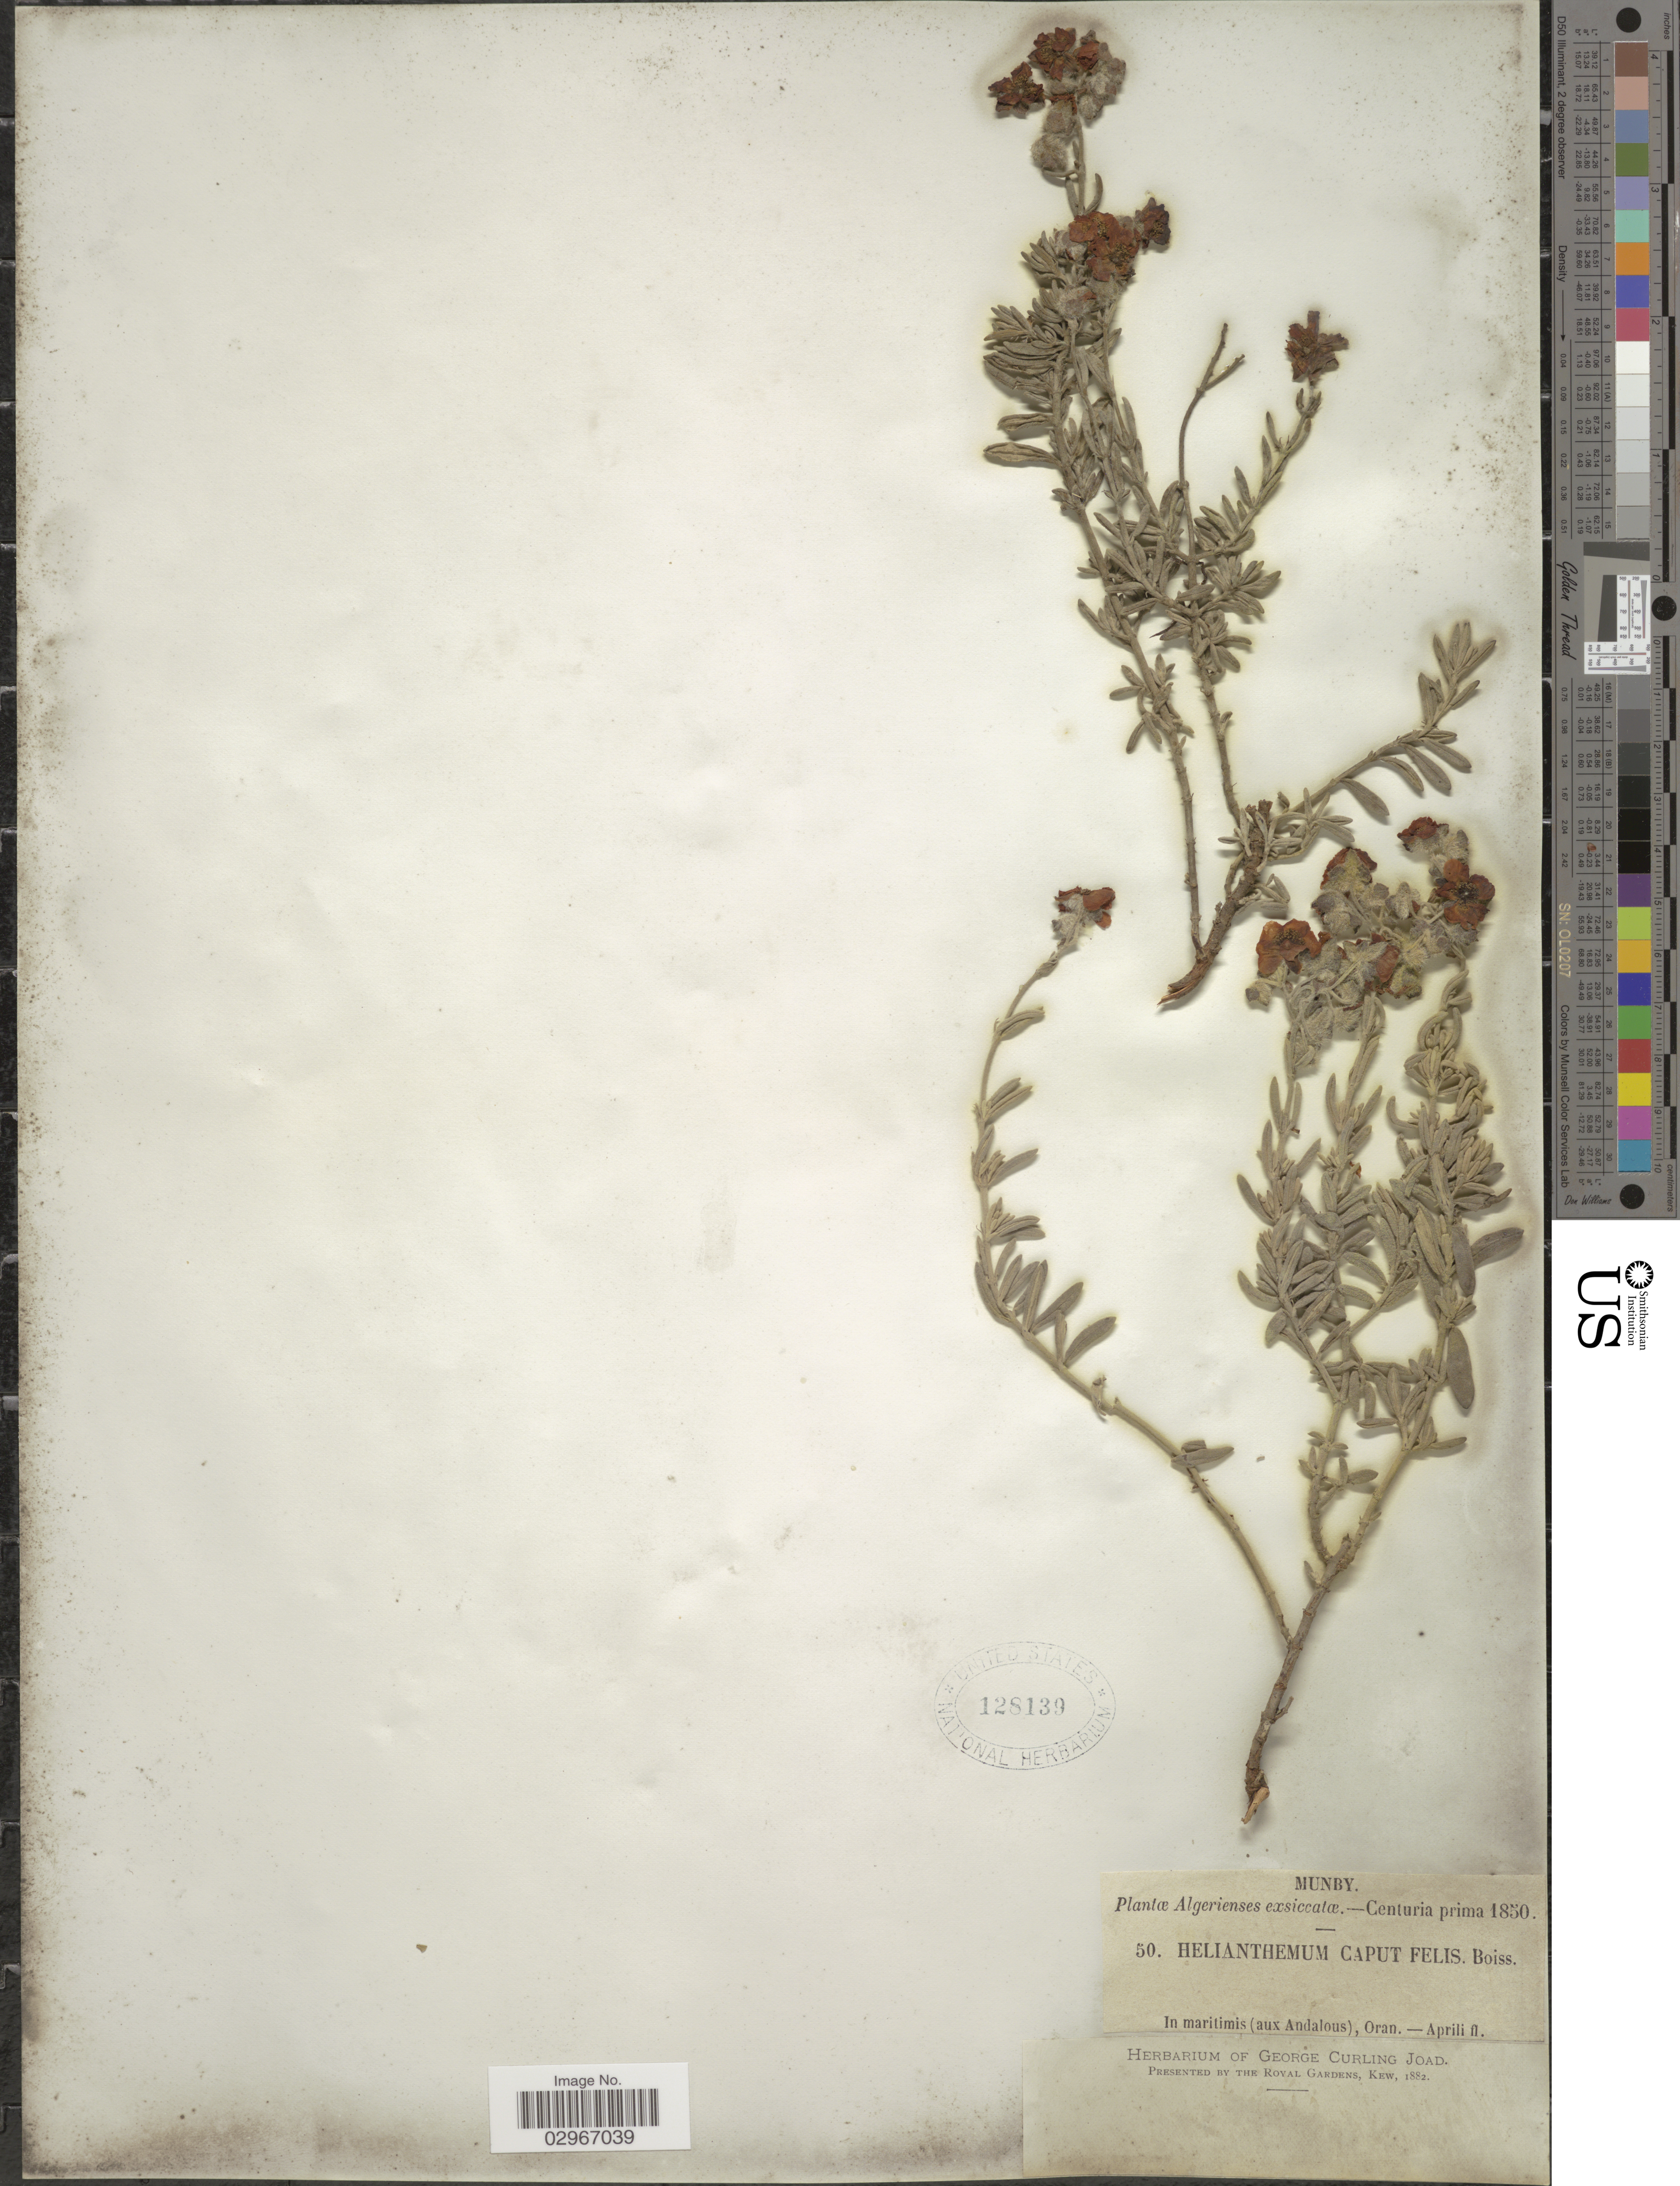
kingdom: Plantae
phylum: Tracheophyta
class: Magnoliopsida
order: Malvales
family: Cistaceae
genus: Helianthemum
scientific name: Helianthemum caput-felis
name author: Boiss.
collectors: Munby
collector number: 50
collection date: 1850-04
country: Algeria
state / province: Oran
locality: In maritimis (aux Andalous).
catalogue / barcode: US 128139